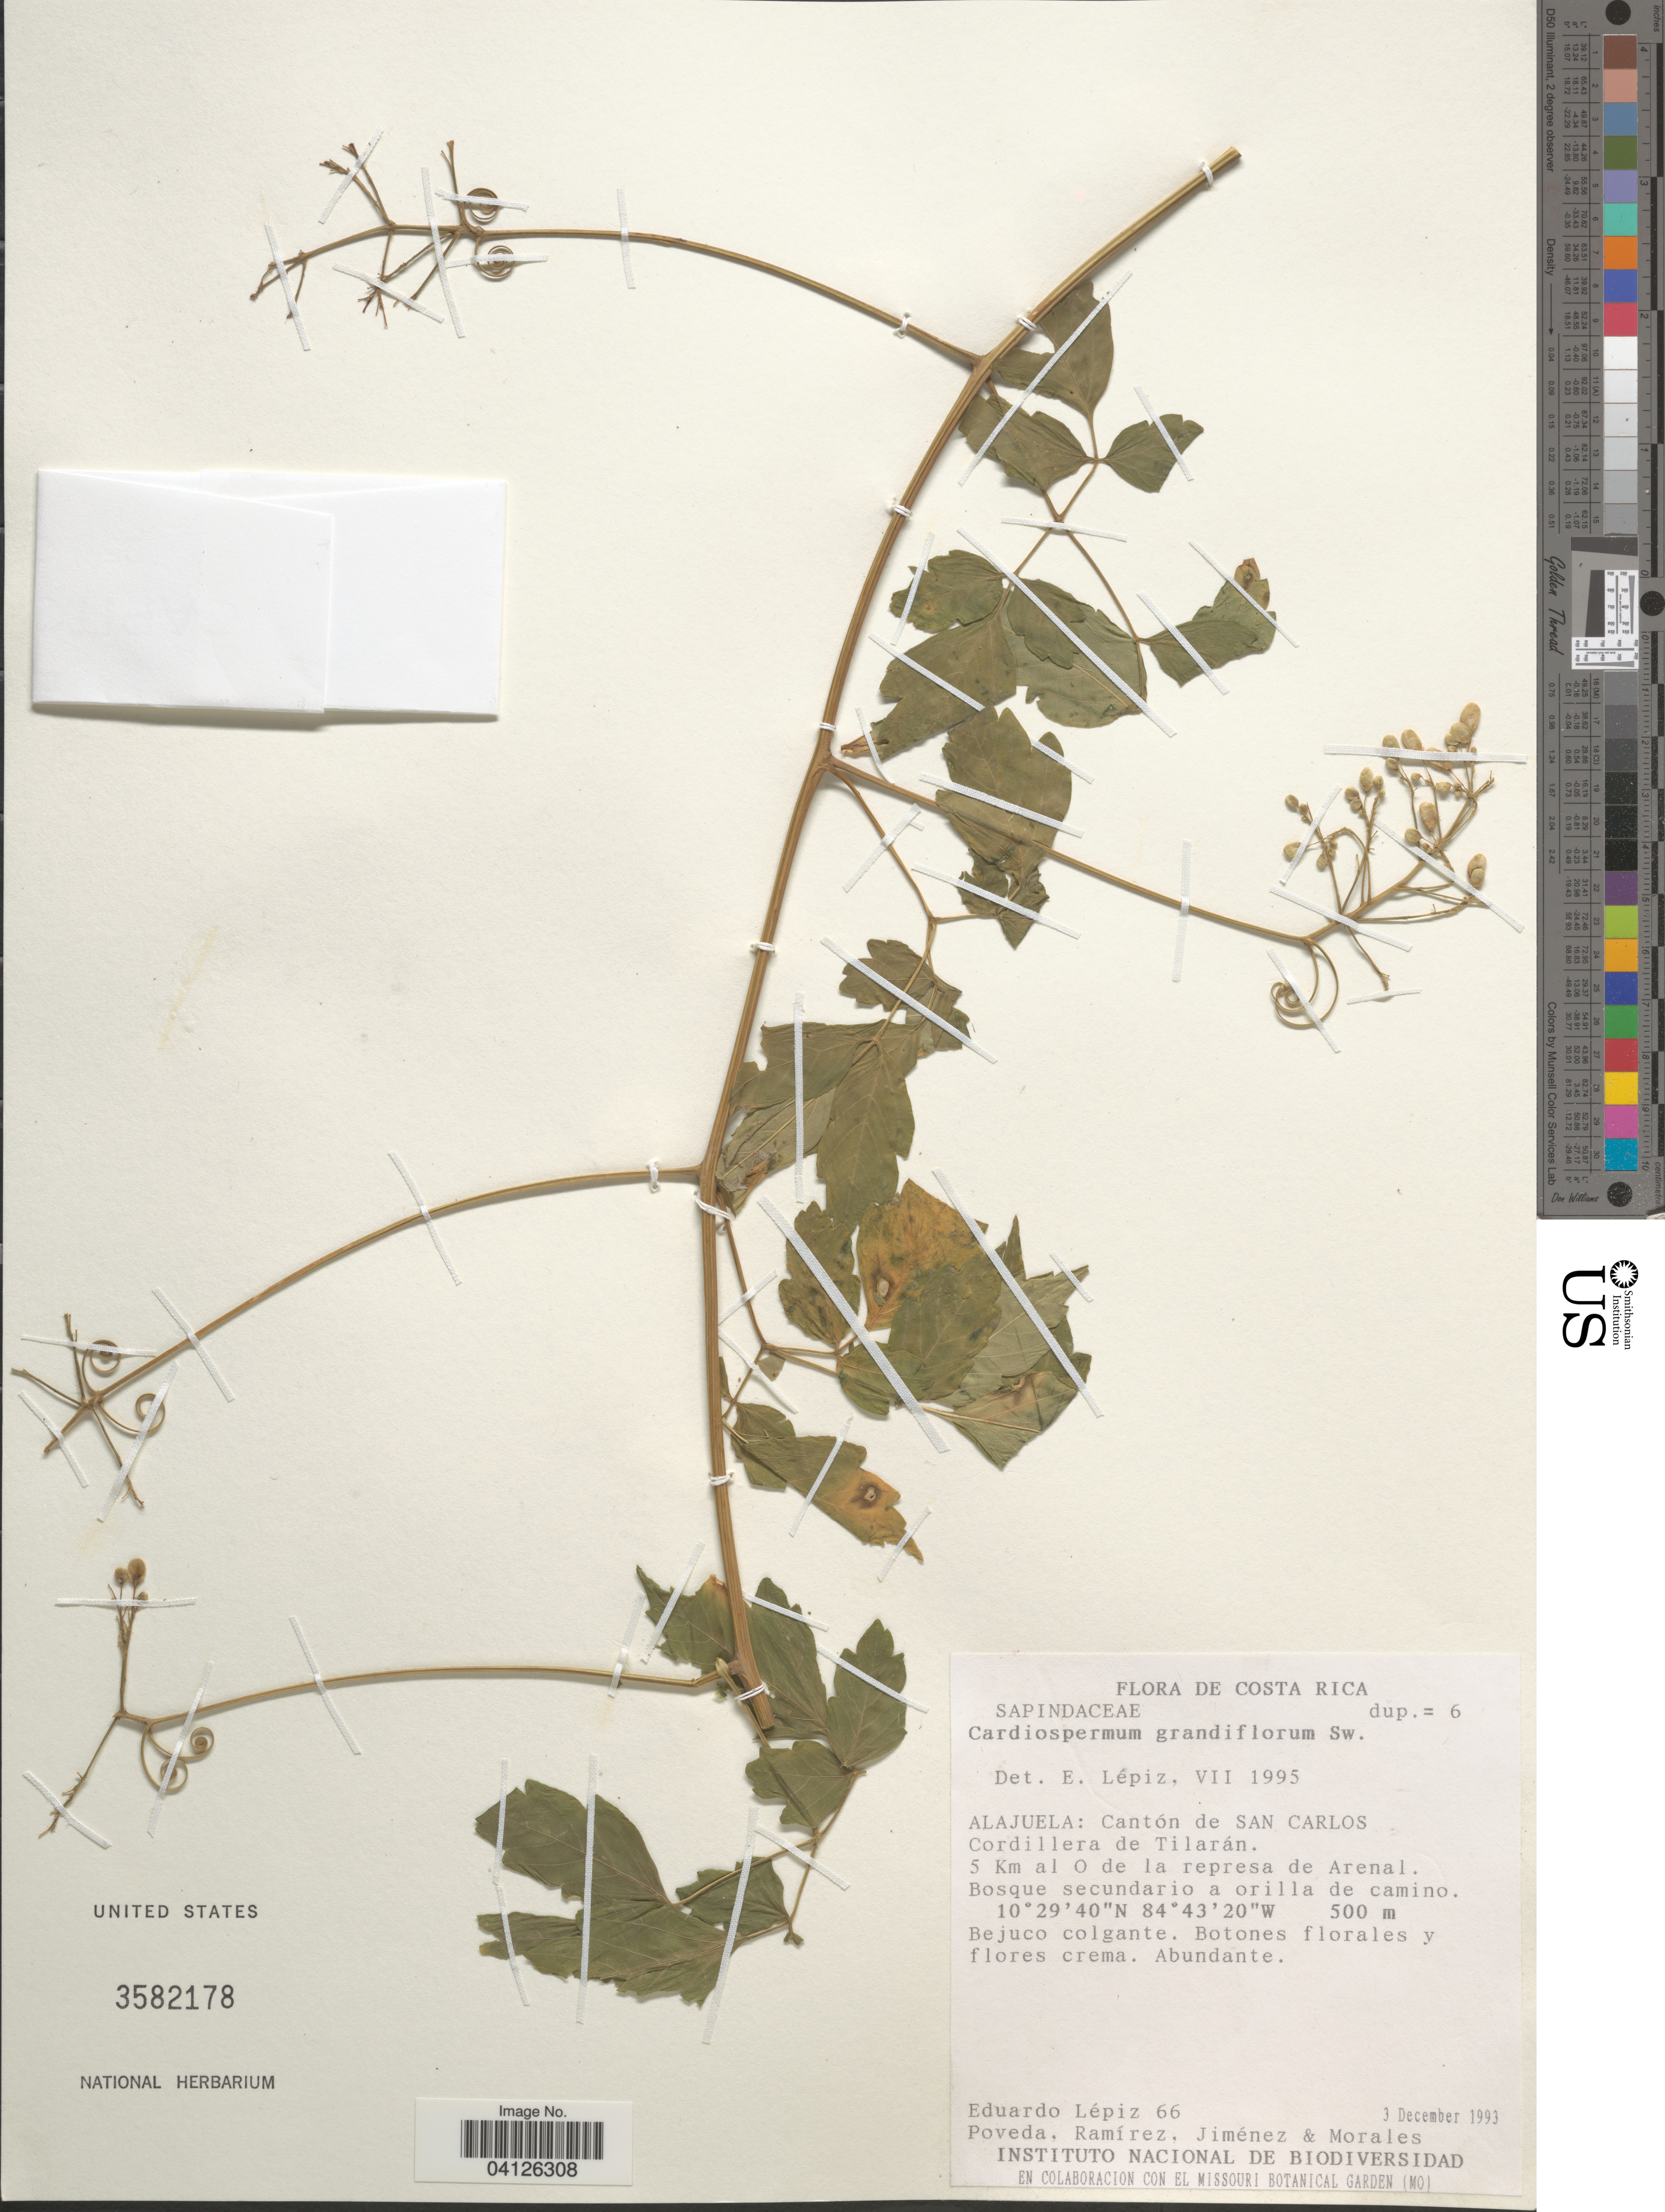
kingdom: Plantae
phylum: Tracheophyta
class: Magnoliopsida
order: Sapindales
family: Sapindaceae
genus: Cardiospermum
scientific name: Cardiospermum grandiflorum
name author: Sw.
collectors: E. Lépiz, Poveda, A. Ramírez, Jimenez, -- & -. Morales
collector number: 66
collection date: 1993-12-03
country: Costa Rica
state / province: Alajuela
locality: Cantón de San Carlos. Cordillera de Tilarán. 5 Km al O de represa de Arenal.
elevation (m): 500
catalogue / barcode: US 3582178